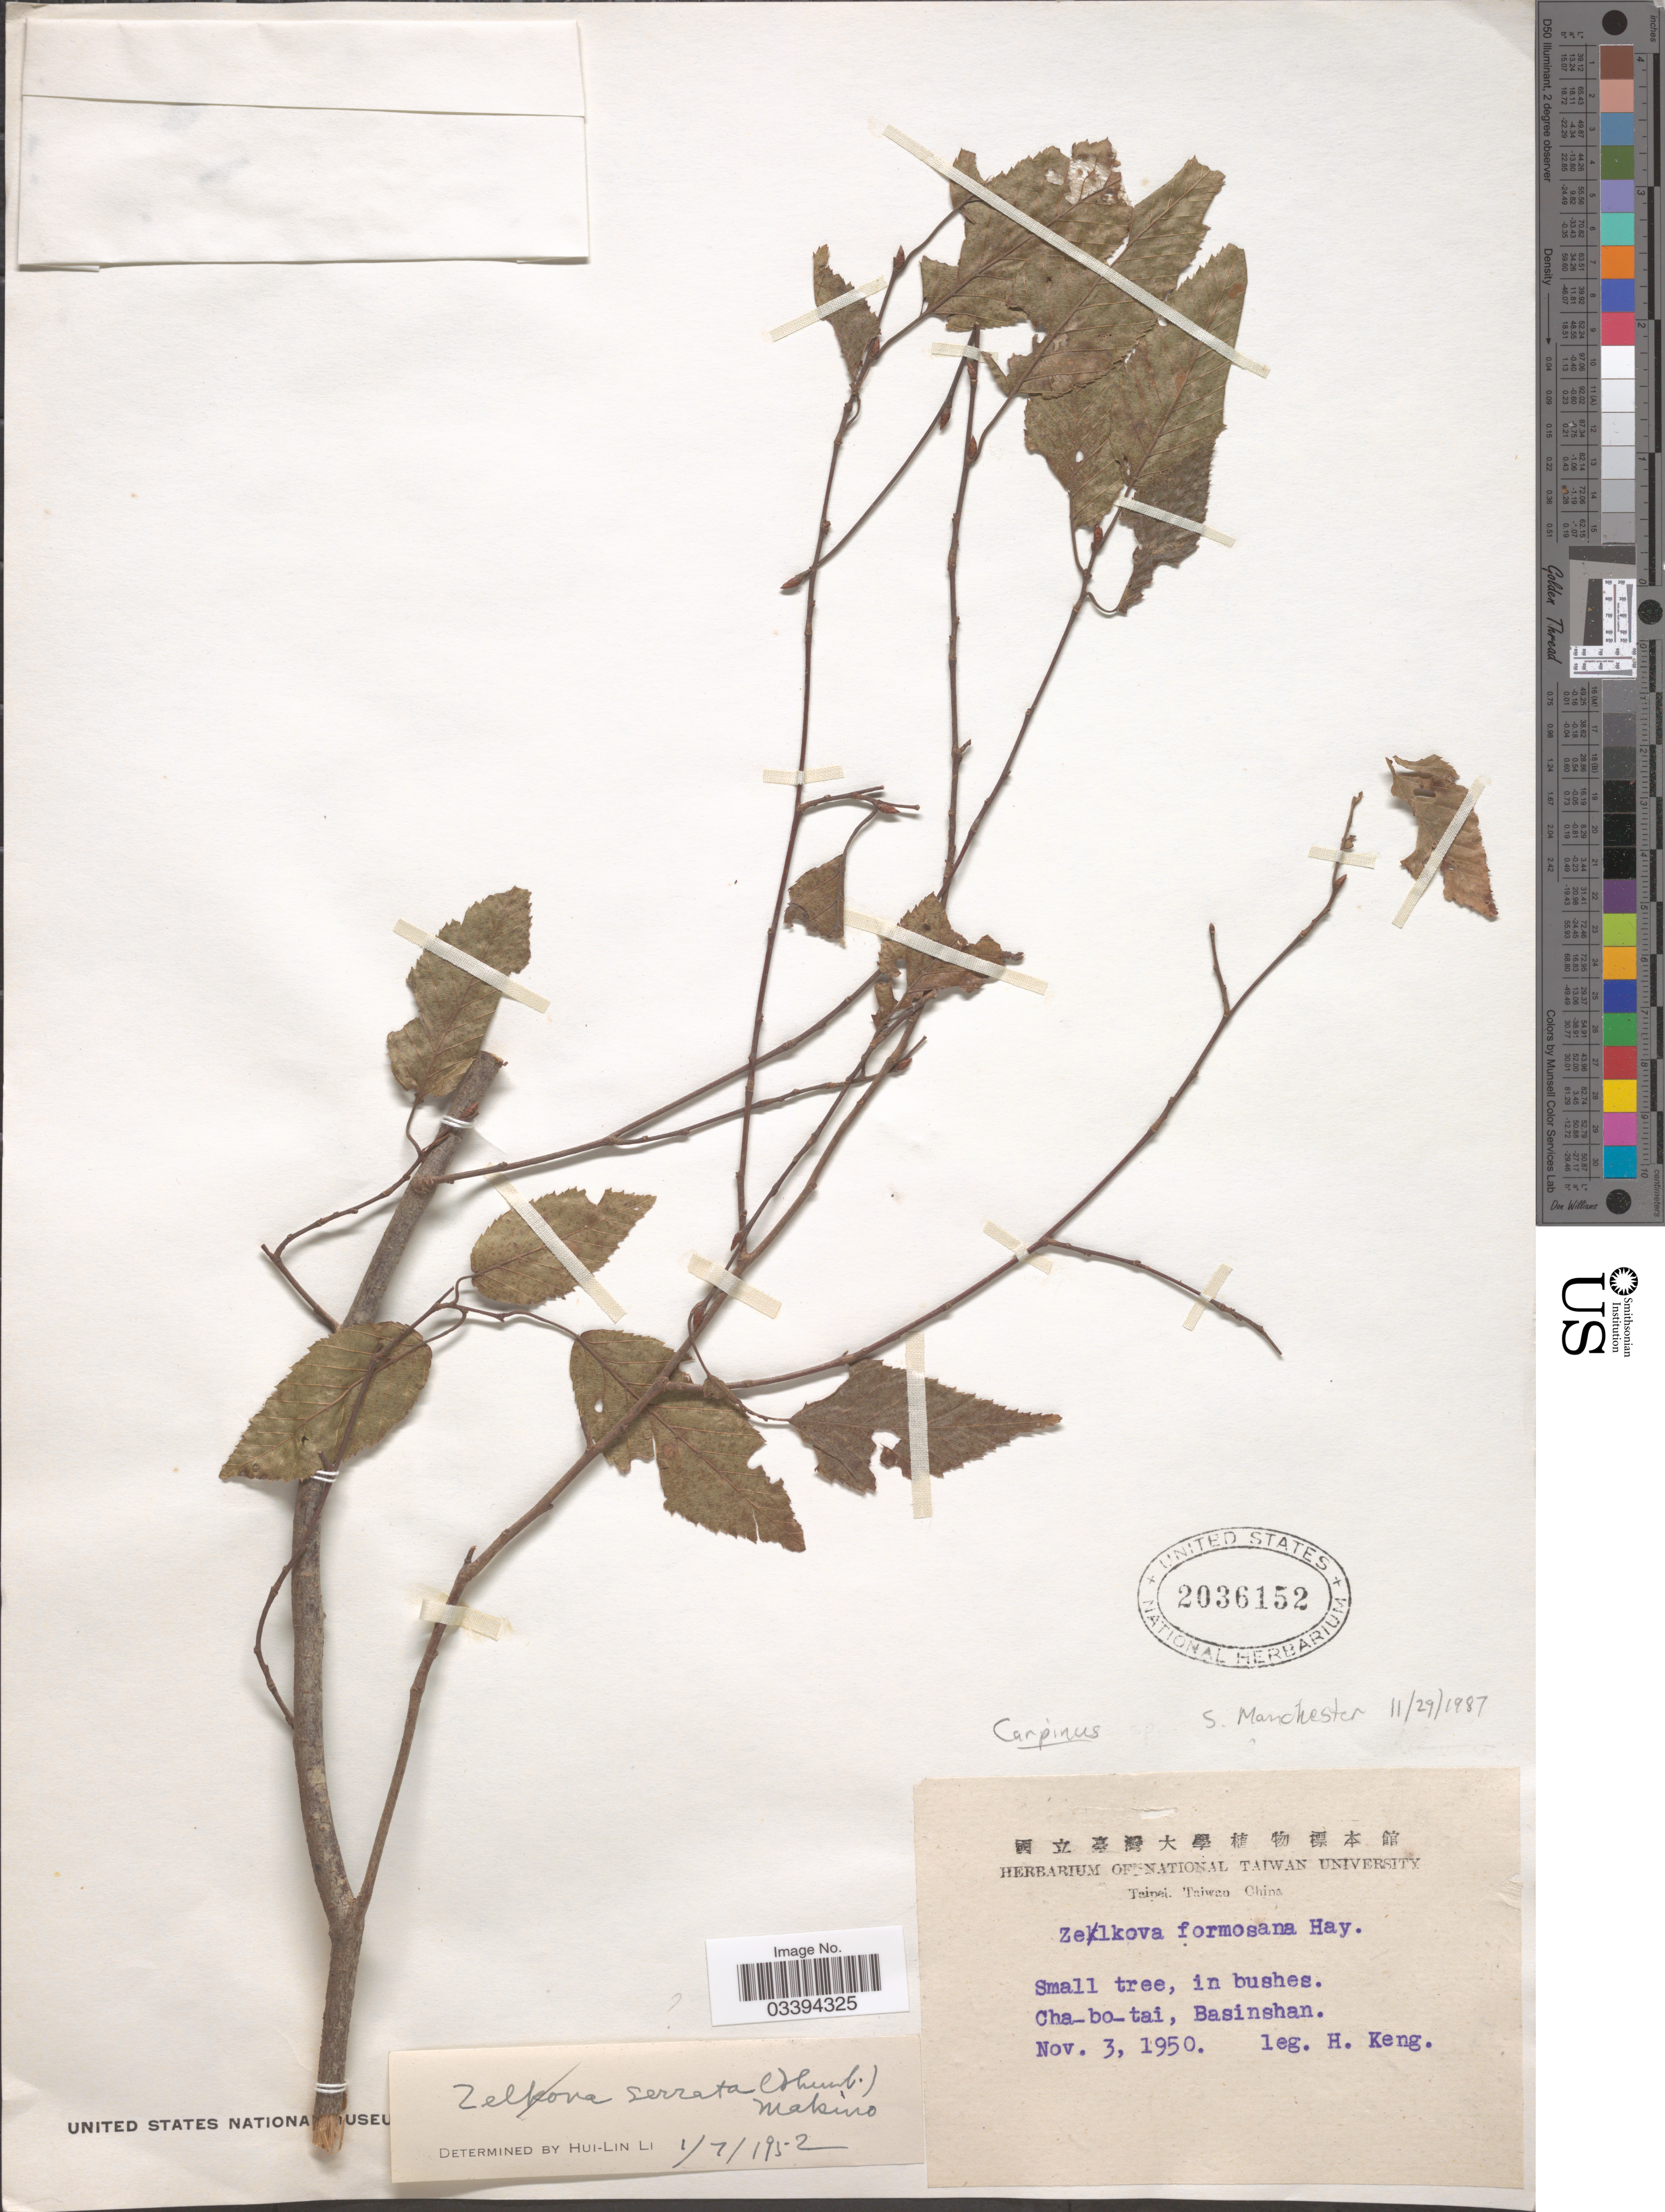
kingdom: Plantae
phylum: Tracheophyta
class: Magnoliopsida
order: Fagales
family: Betulaceae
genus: Carpinus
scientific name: Carpinus sp.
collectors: H. Keng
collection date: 1950-11-03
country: Taiwan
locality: Cha-bo-tai, Basinshan.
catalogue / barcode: US 2036152